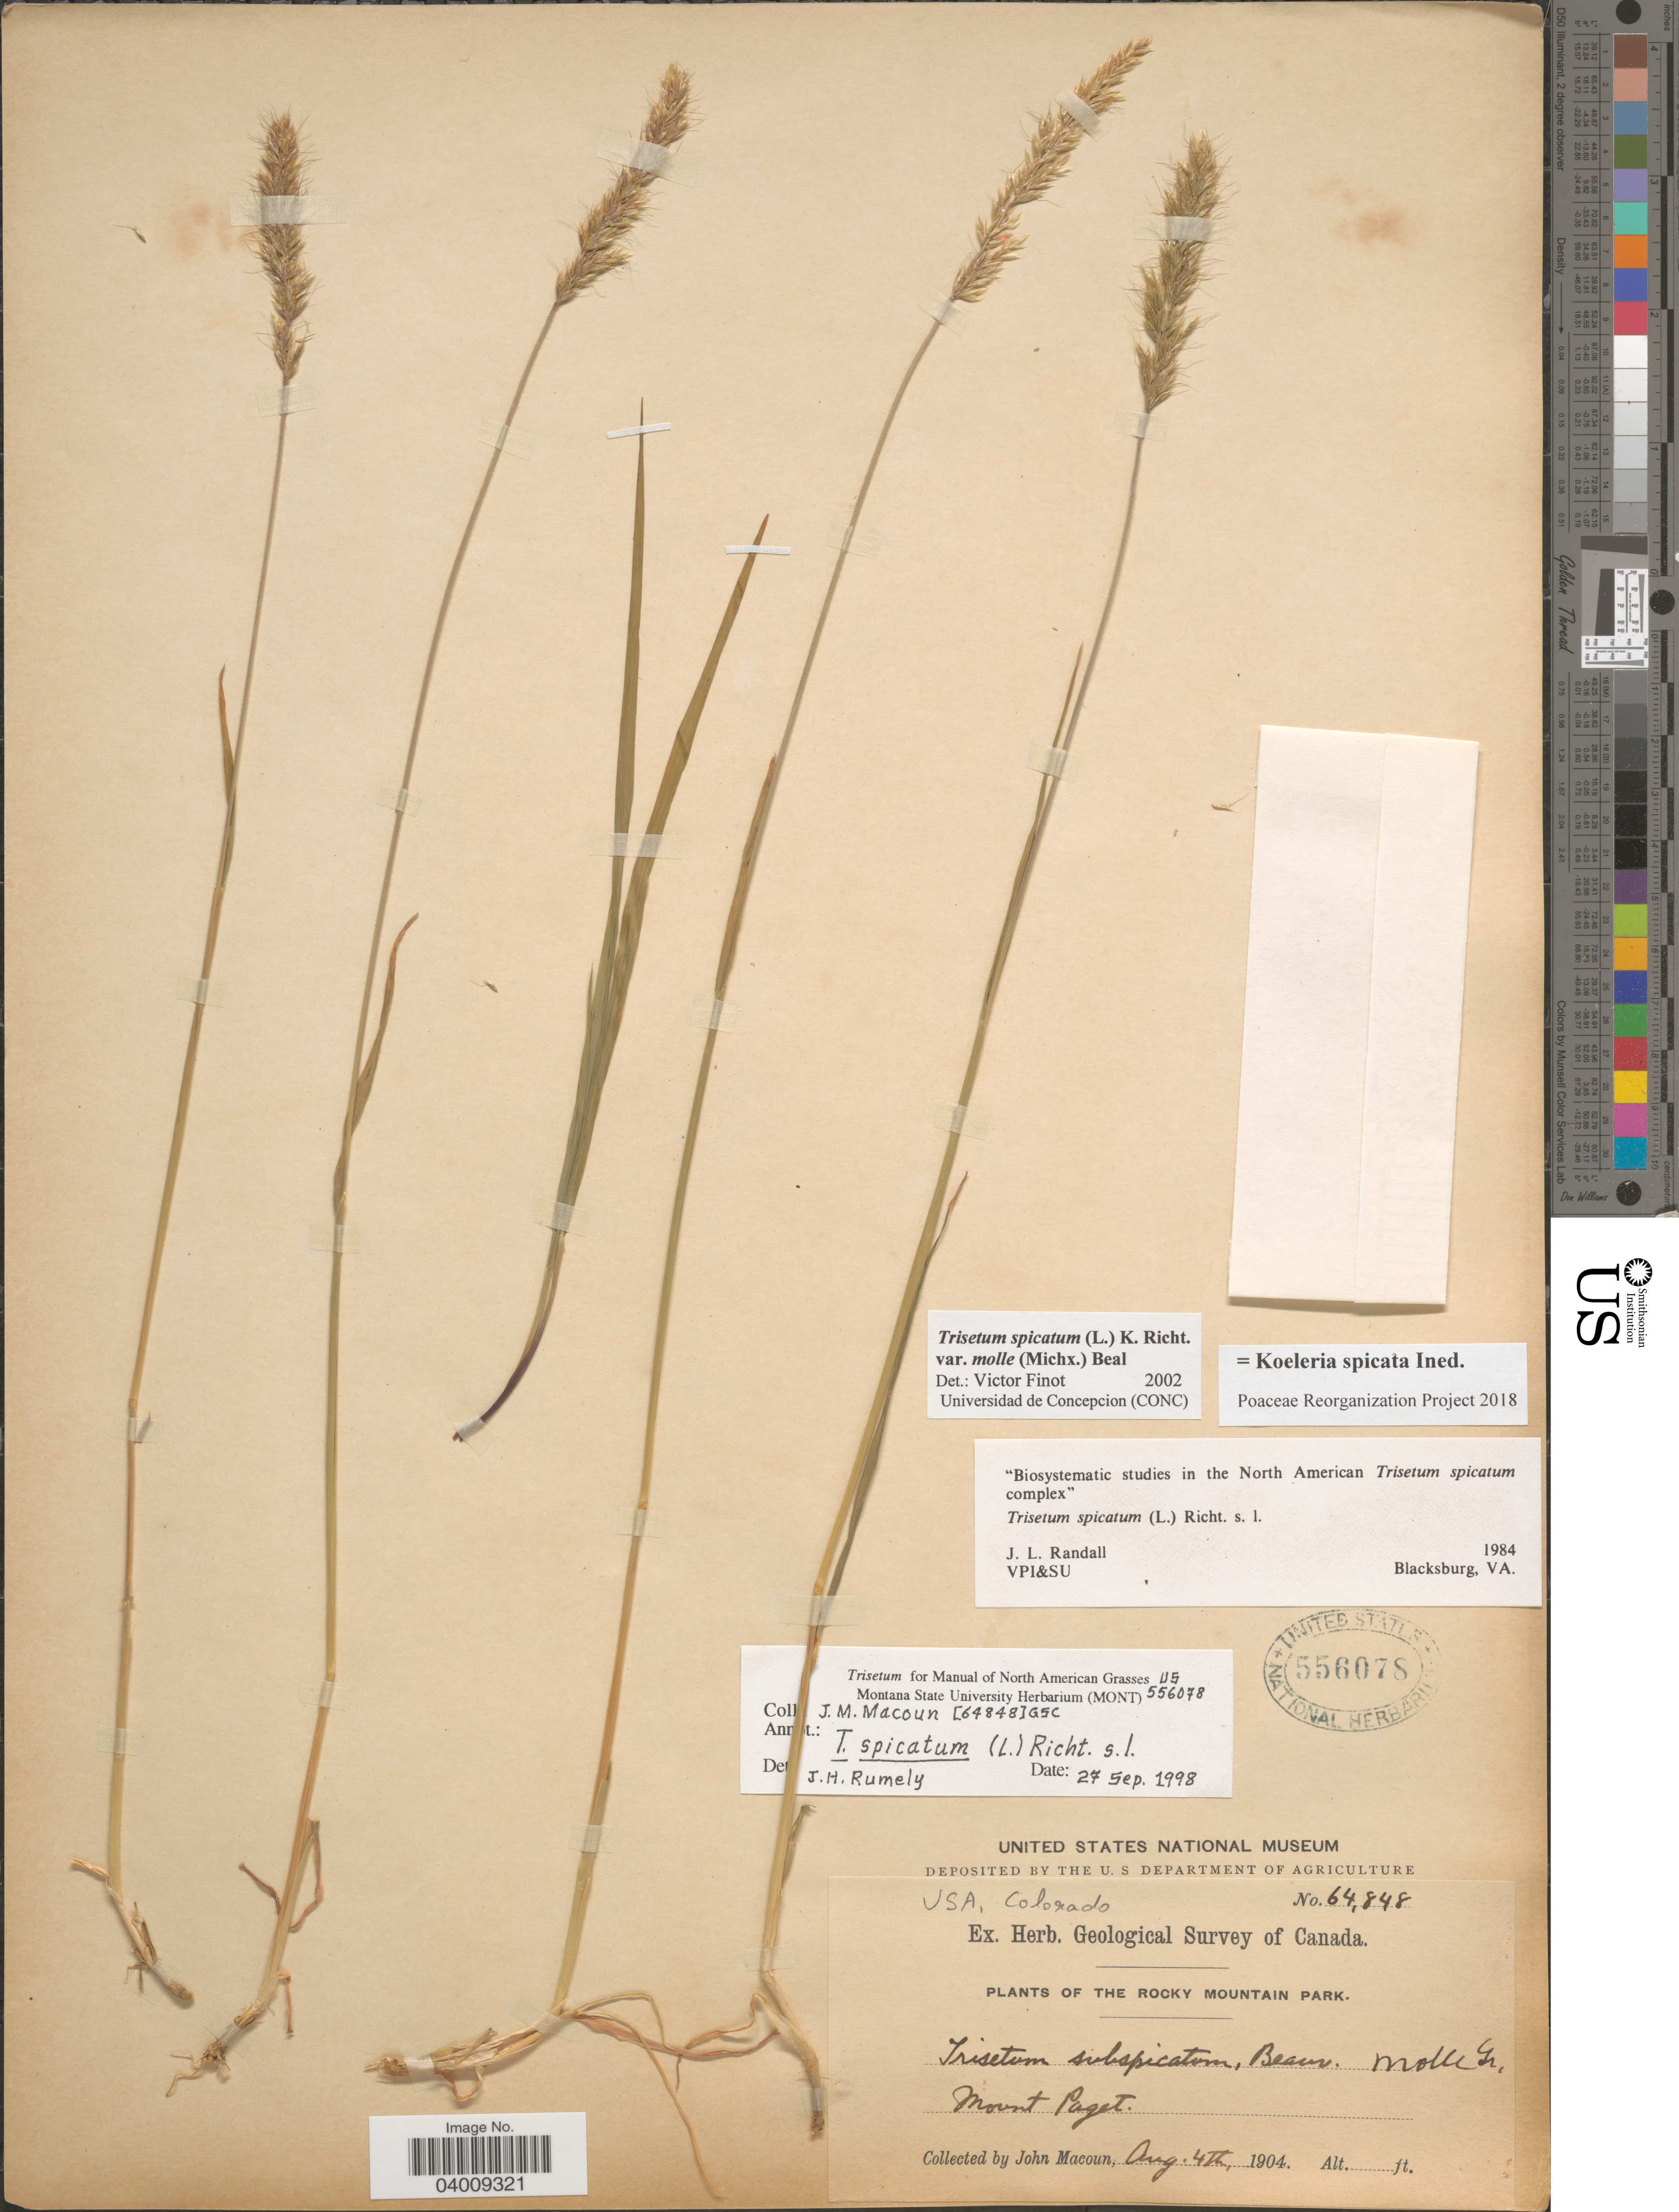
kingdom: Plantae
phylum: Tracheophyta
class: Liliopsida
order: Poales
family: Poaceae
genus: Koeleria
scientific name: Koeleria spicata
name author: (L.) Barberá et al.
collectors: J. Macoun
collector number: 64848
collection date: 1904-08-04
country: Canada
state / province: British Columbia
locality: The Rocky Mountain Park. Mount Paget.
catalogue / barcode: US 556078